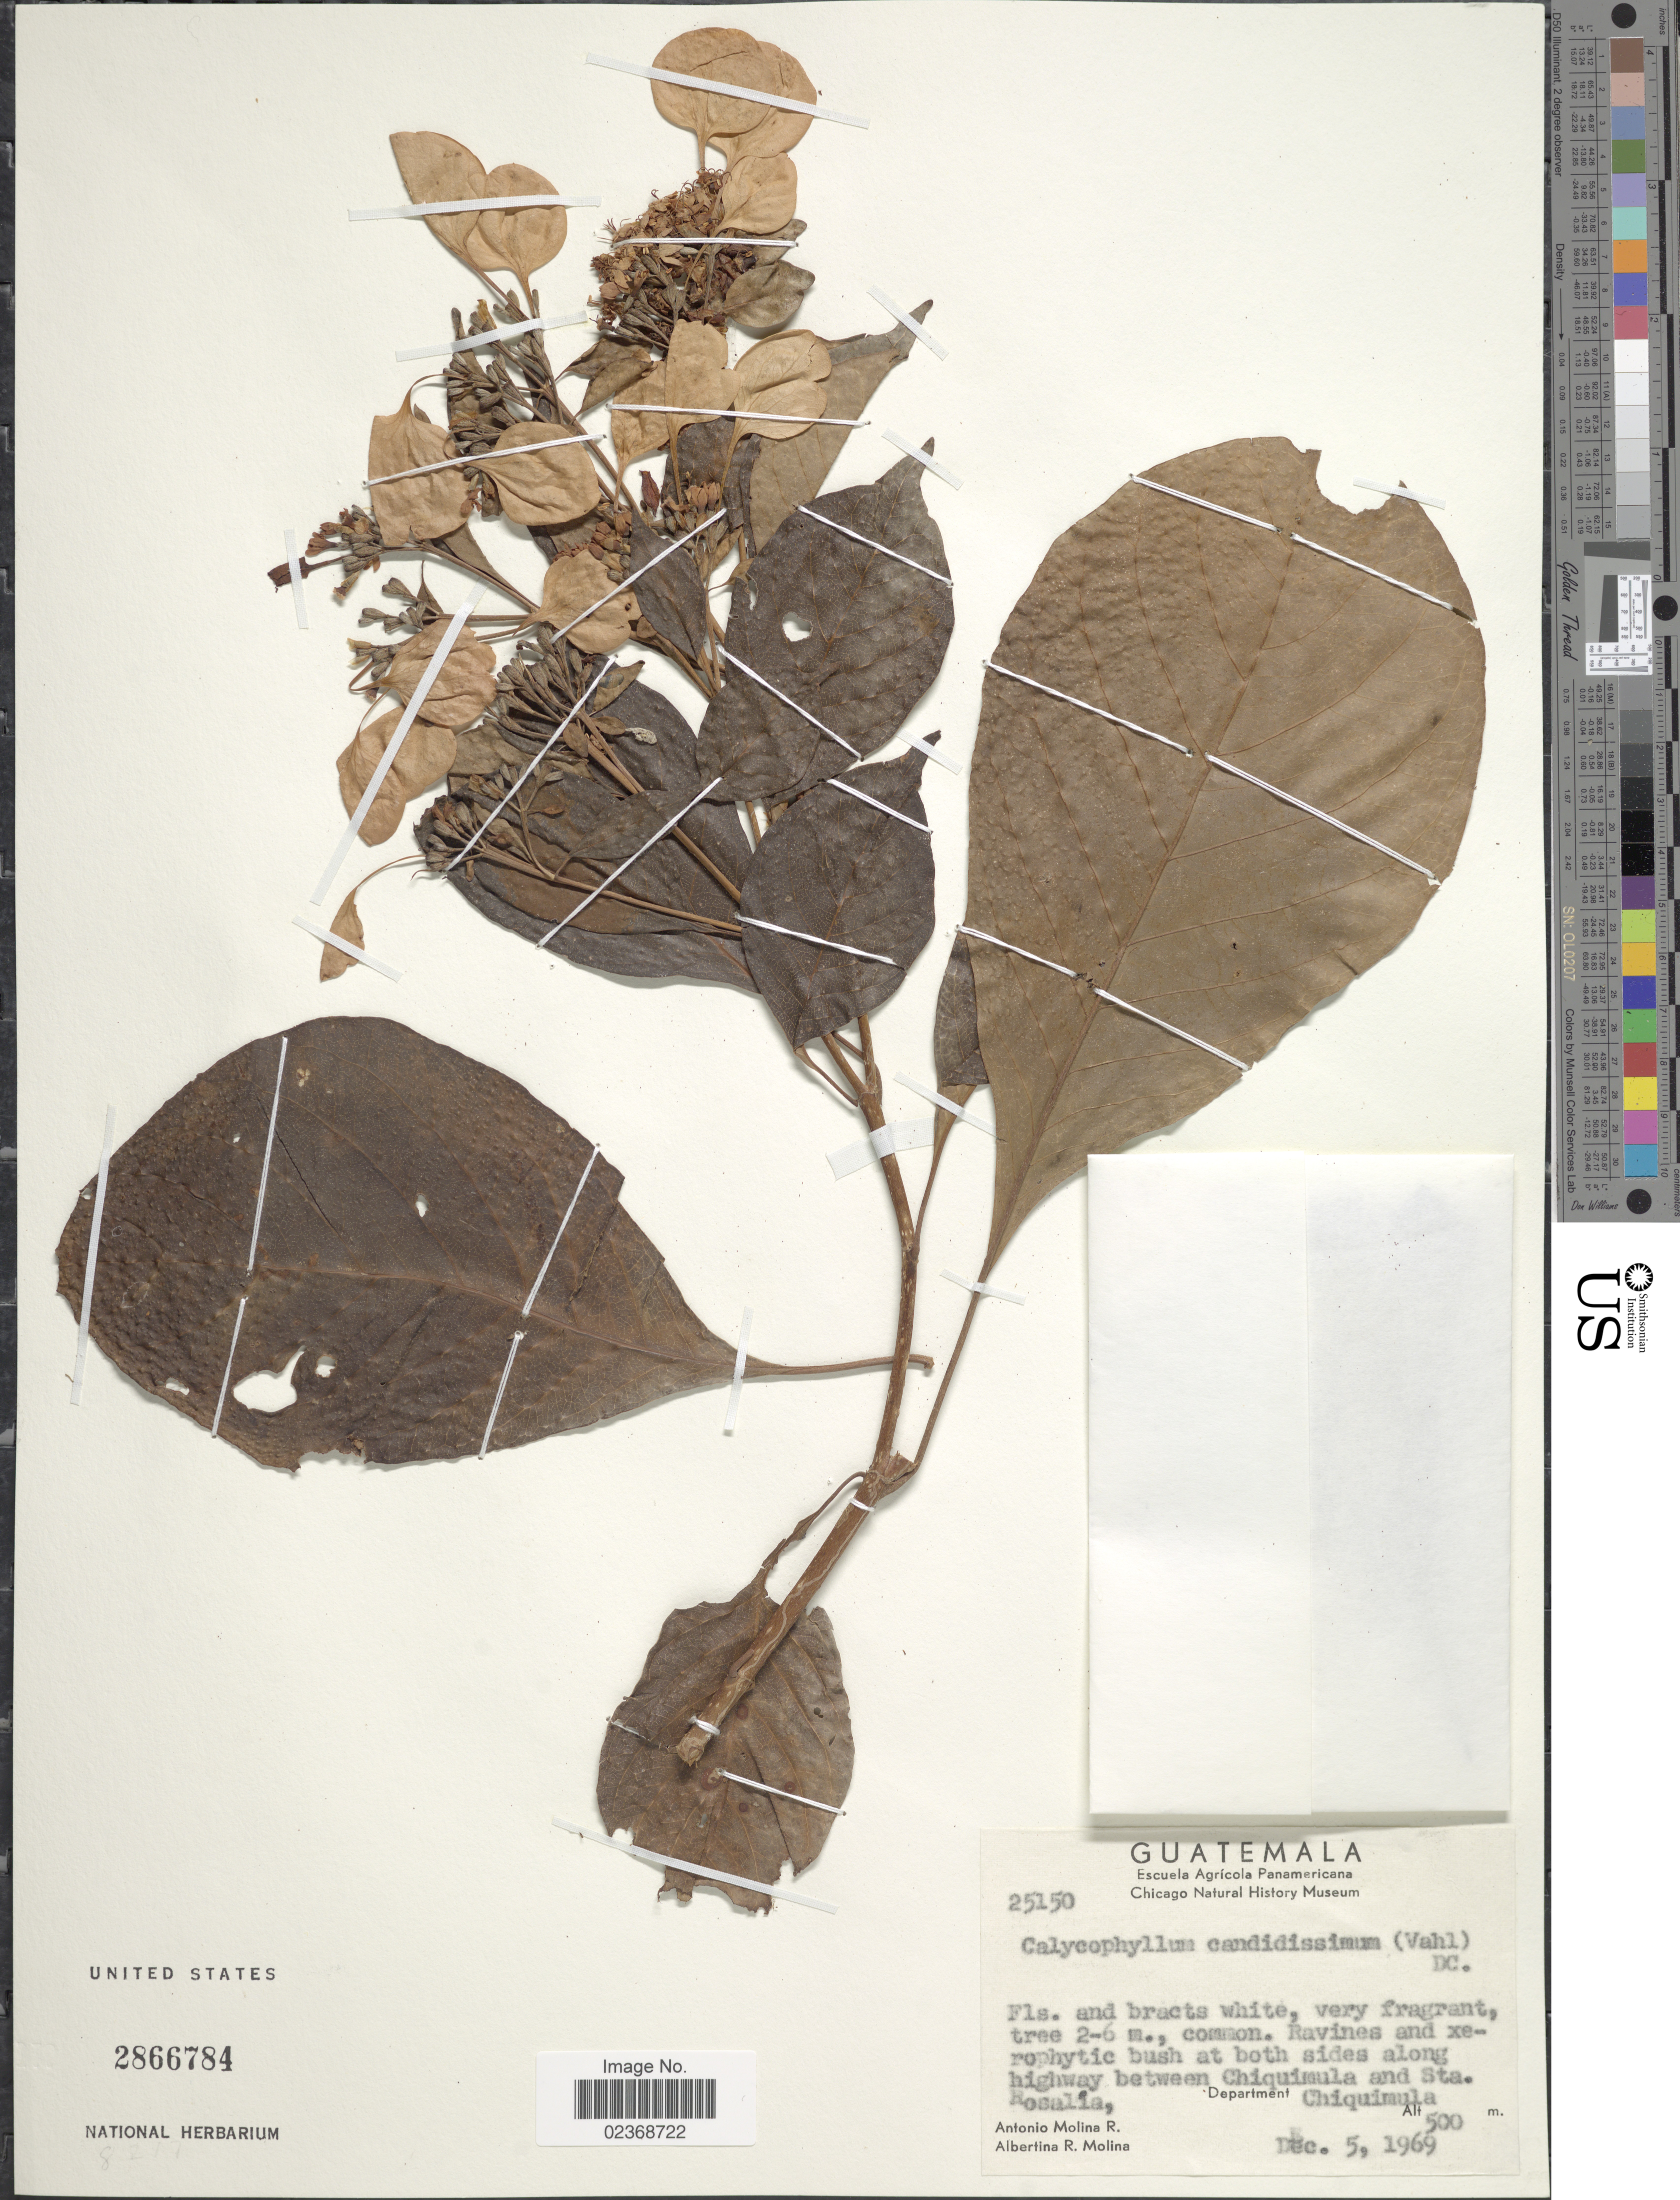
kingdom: Plantae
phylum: Tracheophyta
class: Magnoliopsida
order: Gentianales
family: Rubiaceae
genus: Calycophyllum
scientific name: Calycophyllum candidissimum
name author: (Vahl) DC.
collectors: A. Molina R. & A. R. Molina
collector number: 25150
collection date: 1969-12-05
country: Guatemala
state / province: Chiquimula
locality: Ravines and xerophytic bush at both sides along highway between Chiquimula and Sta. Rosalia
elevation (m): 500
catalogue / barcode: US 2866784